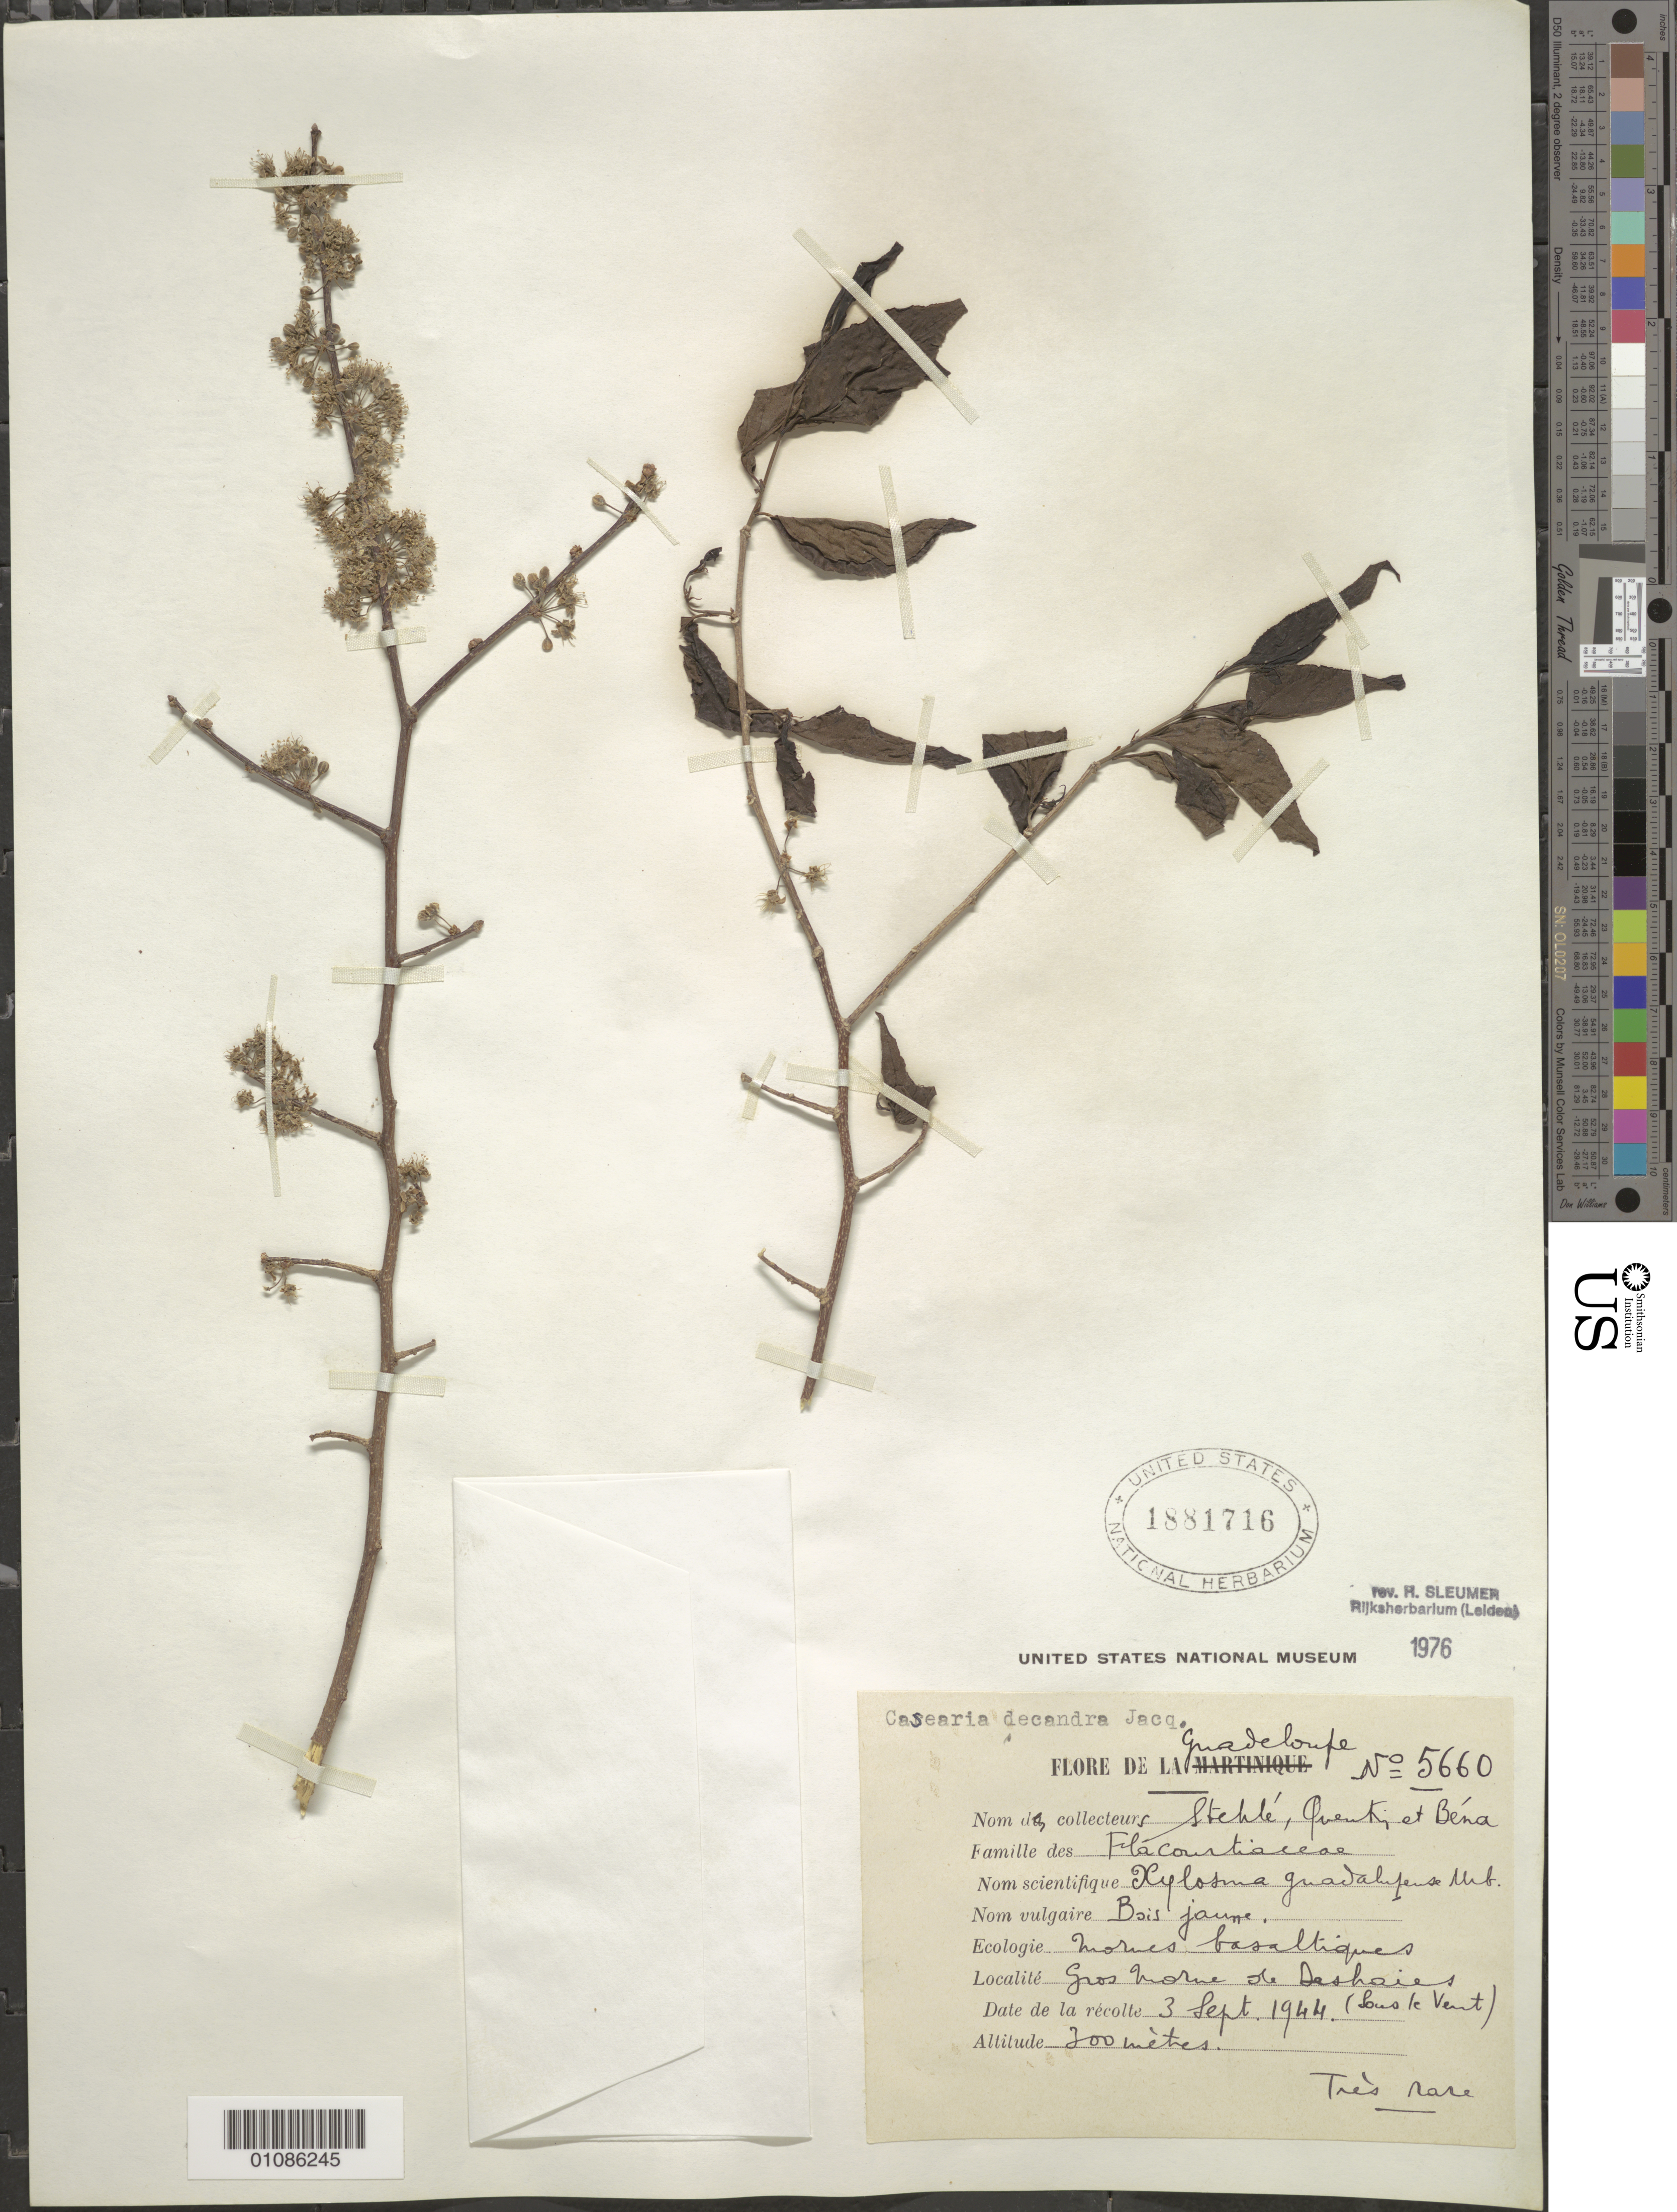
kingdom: Plantae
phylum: Tracheophyta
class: Magnoliopsida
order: Malpighiales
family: Salicaceae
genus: Casearia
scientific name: Casearia decandra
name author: Jacq.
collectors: H. Stehlé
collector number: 5660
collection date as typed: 03 Sep 1944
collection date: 1944-09-03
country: Guadeloupe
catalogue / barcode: US 1881716